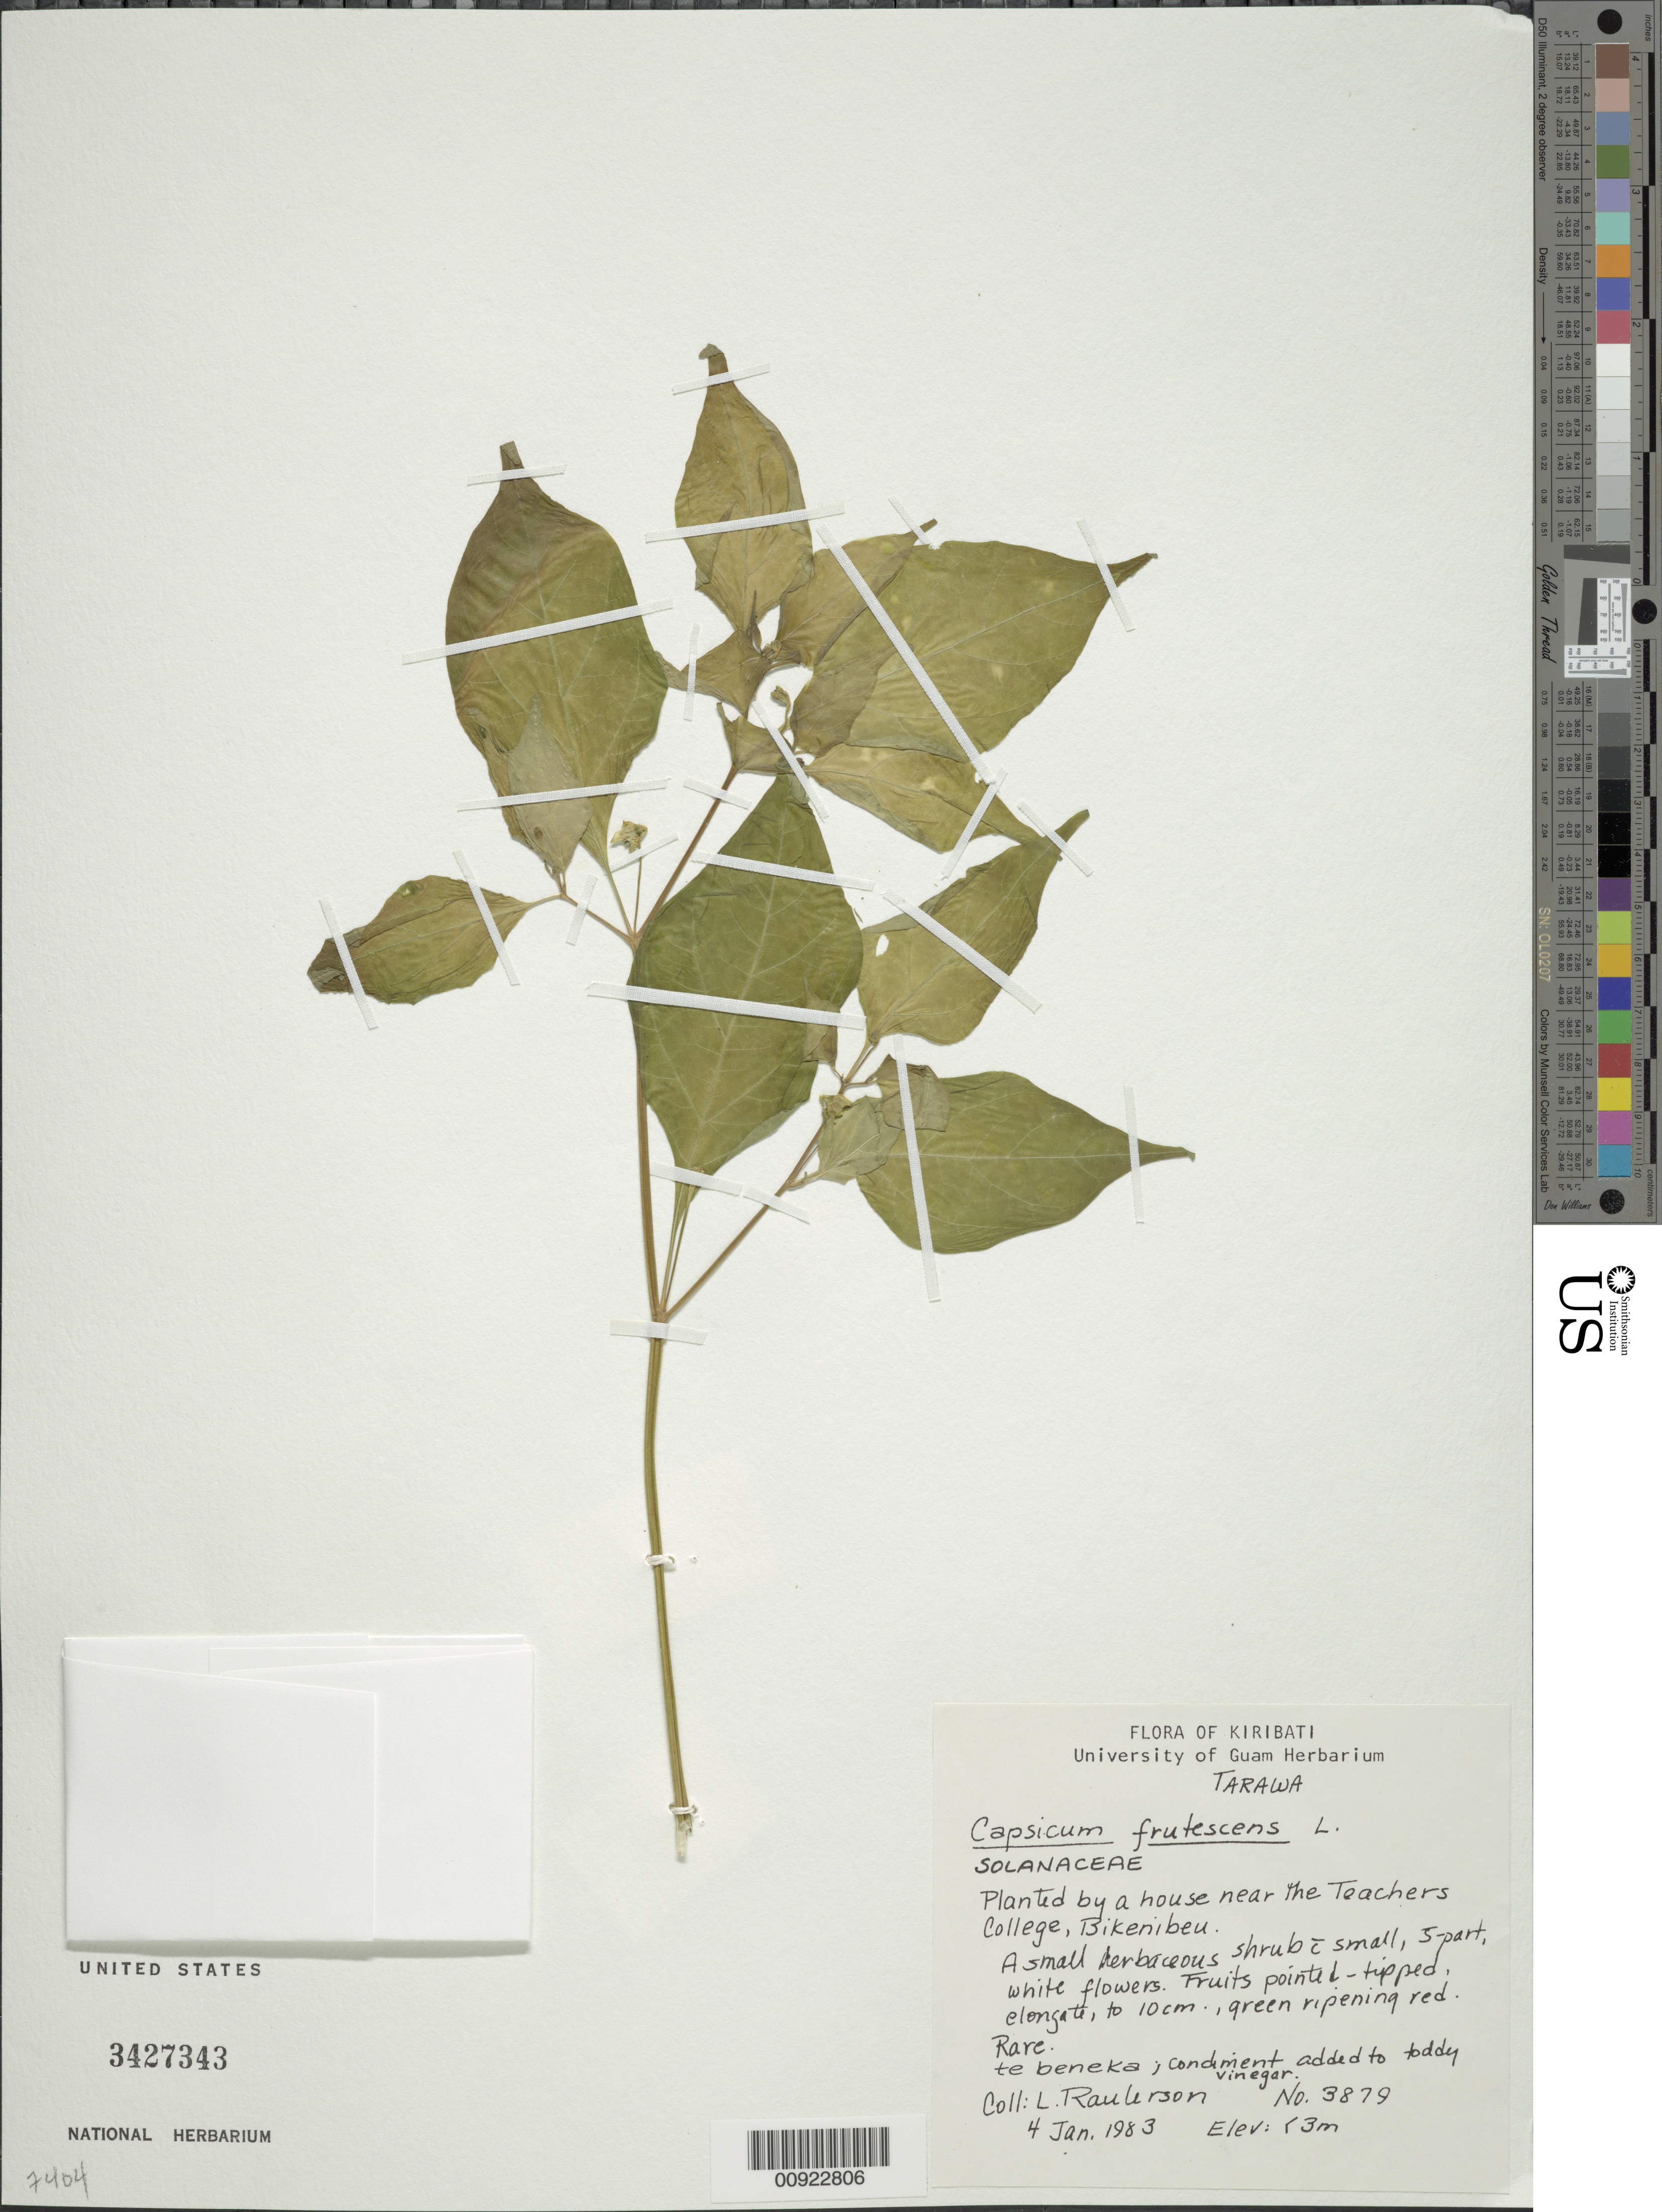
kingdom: Plantae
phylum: Tracheophyta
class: Magnoliopsida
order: Solanales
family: Solanaceae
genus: Capsicum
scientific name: Capsicum frutescens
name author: L.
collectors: L. Raulerson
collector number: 3879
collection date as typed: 04 Jan 1983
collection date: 1983-01-04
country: Kiribati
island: Tarawa Atoll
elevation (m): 3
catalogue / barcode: US 3427343